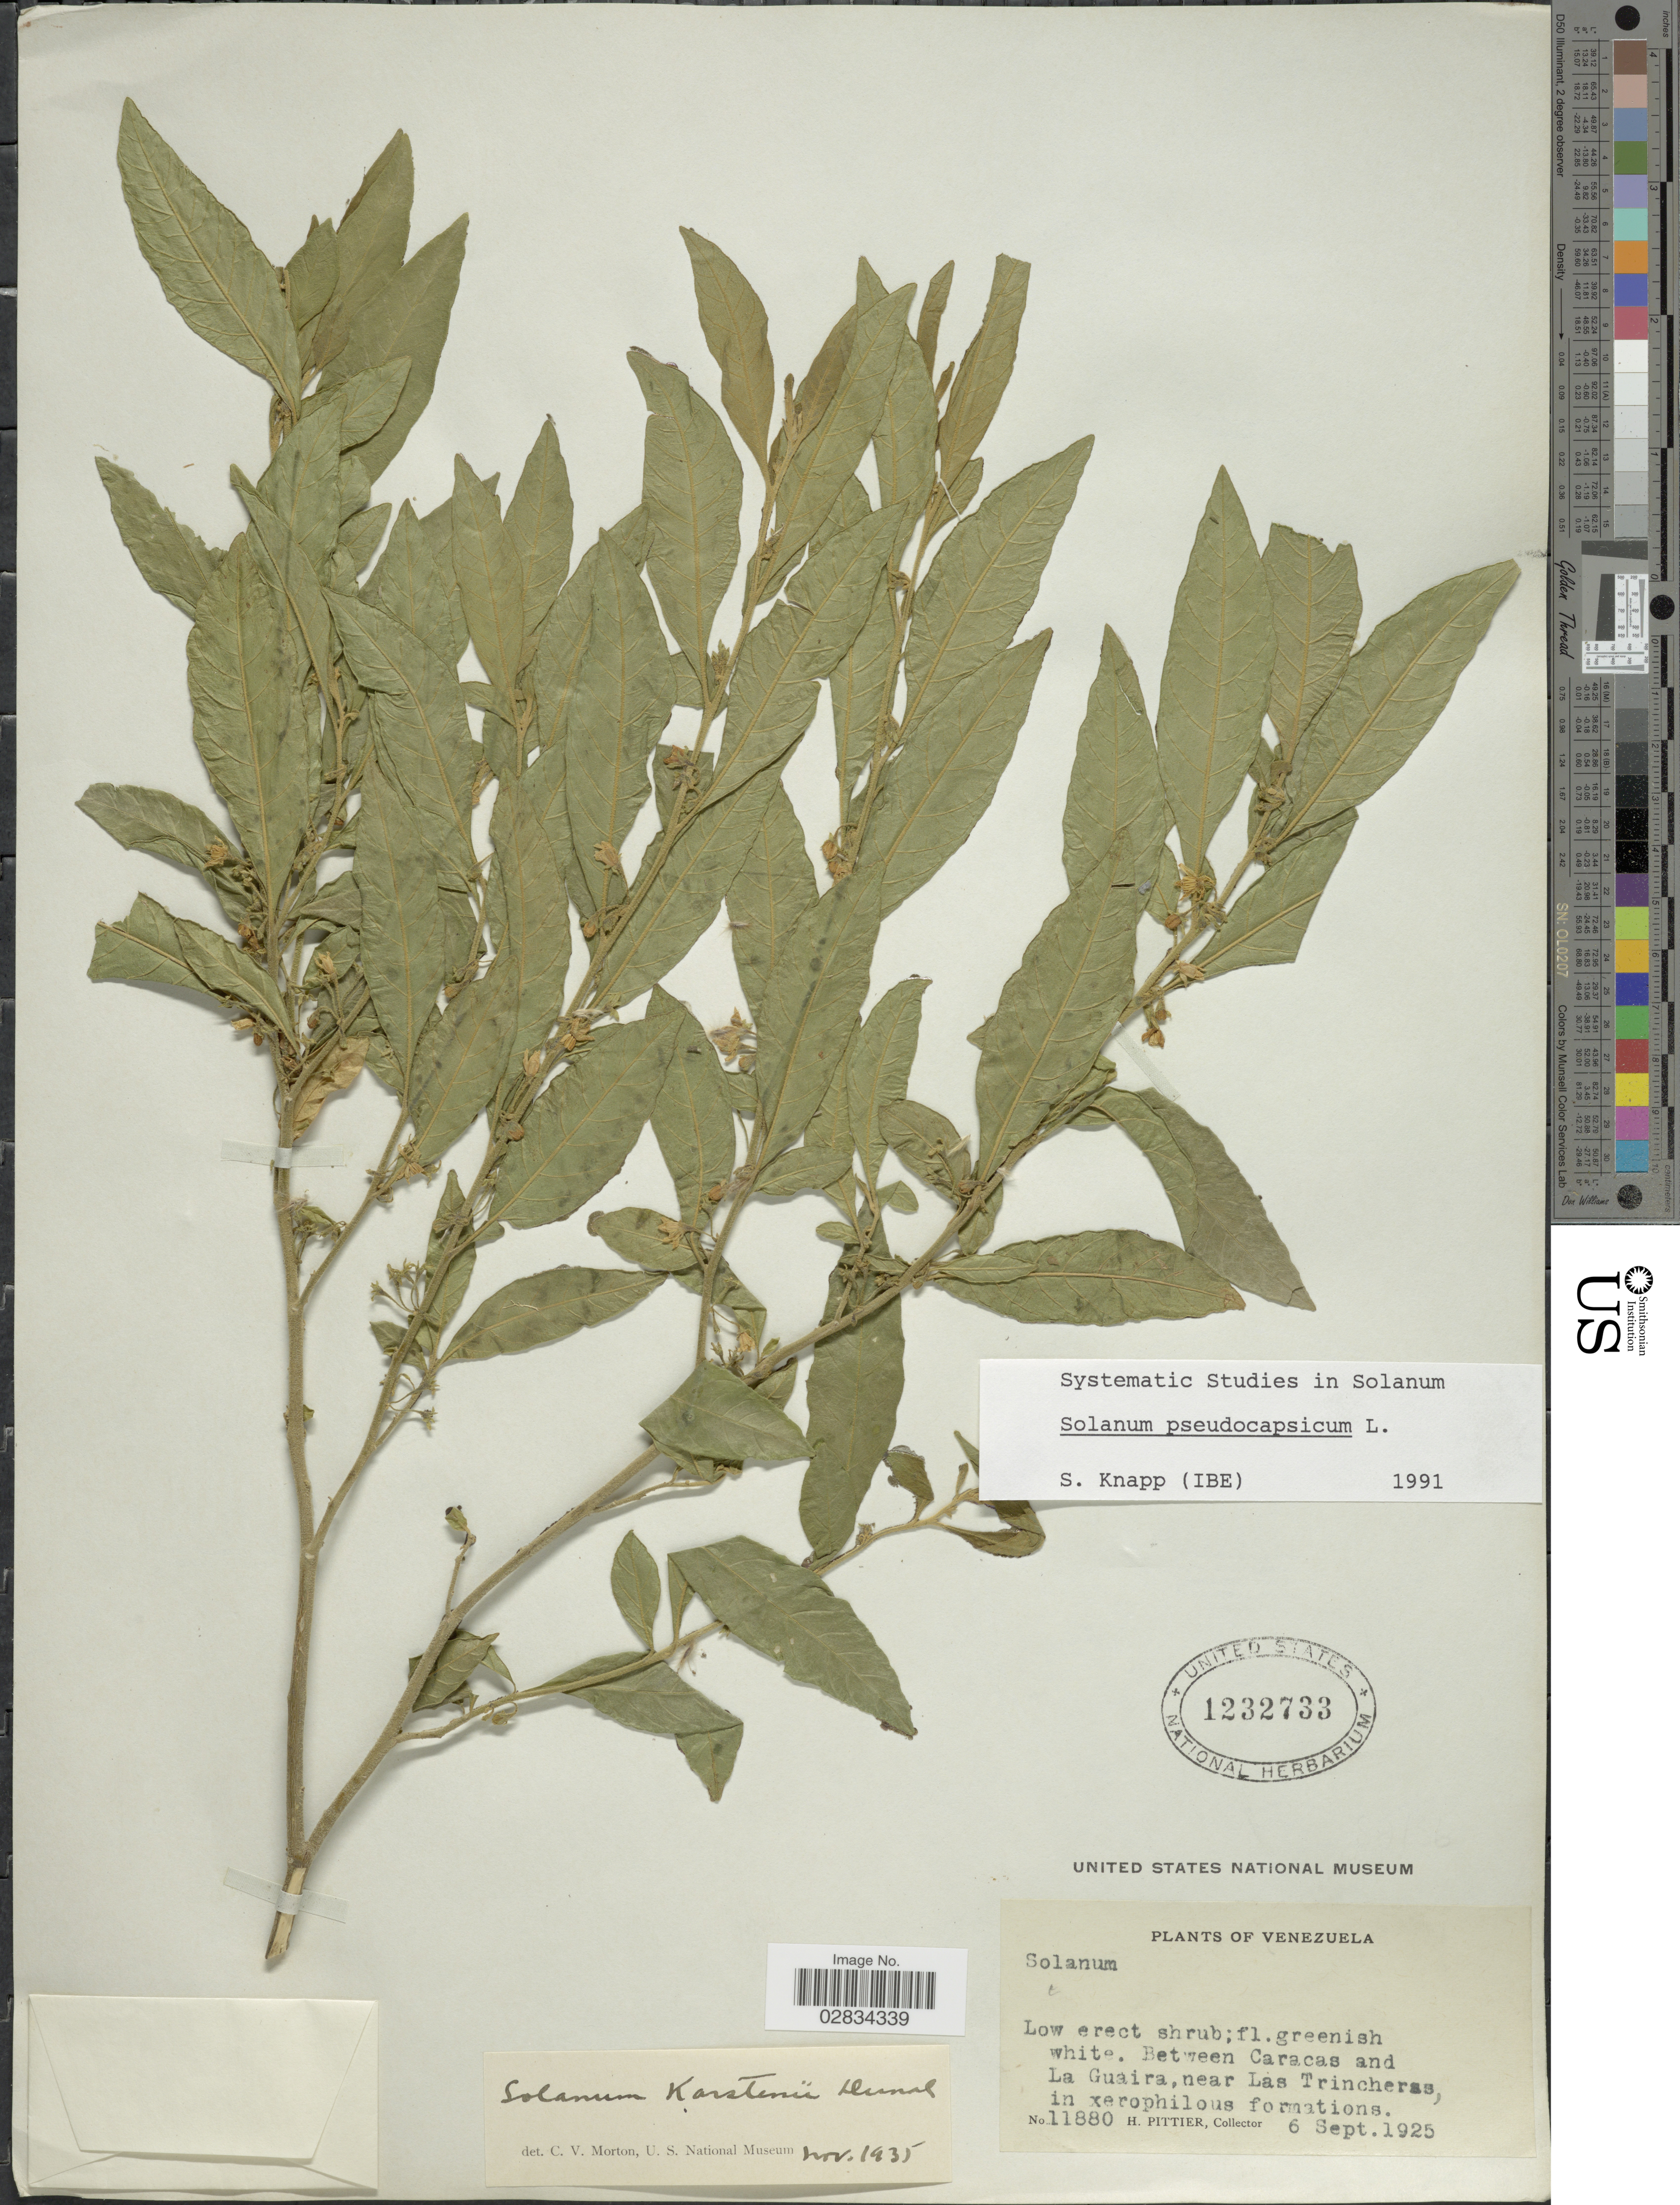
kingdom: Plantae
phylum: Tracheophyta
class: Magnoliopsida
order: Solanales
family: Solanaceae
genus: Solanum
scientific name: Solanum pseudocapsicum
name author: L.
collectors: H. F. Pittier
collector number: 11880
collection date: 1925-09-06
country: Venezuela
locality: Between Caracas and La Guaira, near Las Trincheras.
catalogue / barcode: US 1232733